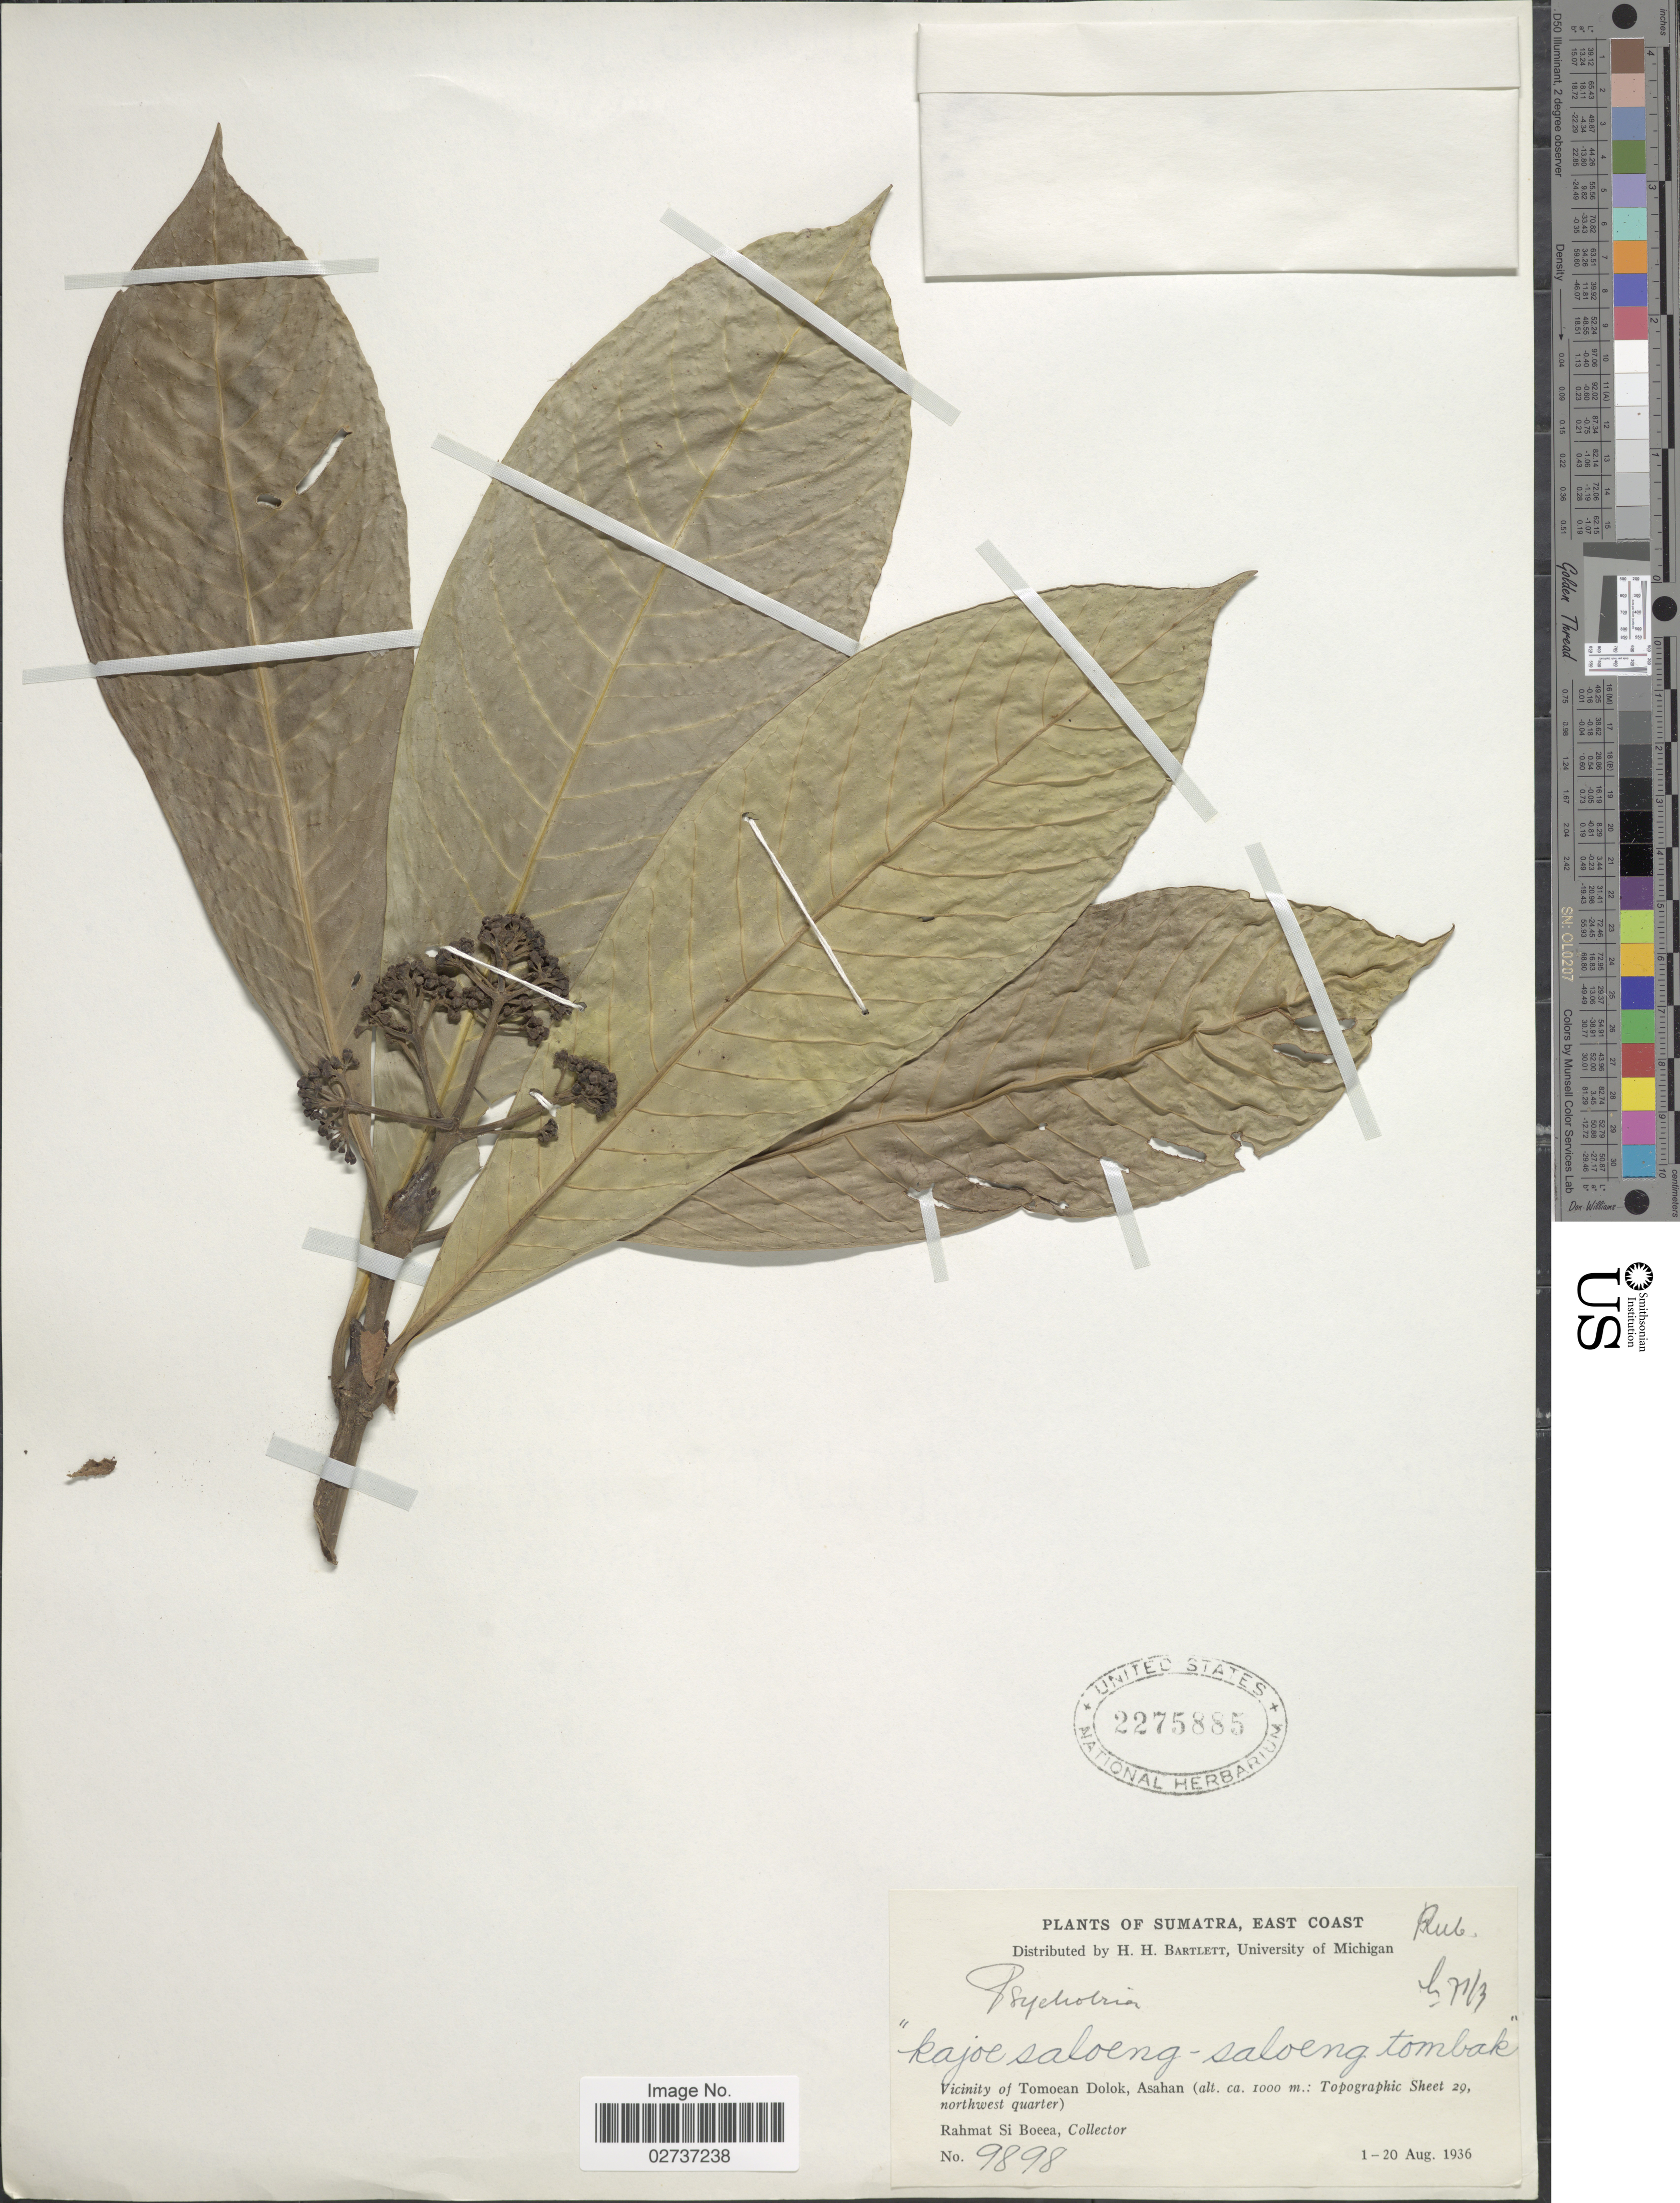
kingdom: Plantae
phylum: Tracheophyta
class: Magnoliopsida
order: Gentianales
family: Rubiaceae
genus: Psychotria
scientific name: Psychotria sp.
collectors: Rahmat Si Boeea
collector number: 9898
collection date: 1936-08-01/1936-08-20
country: Indonesia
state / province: Sumatra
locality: East Coast, Vicinity of Tomoean Dolok, Asahan (Topographic Sheet 29, northwest quarter)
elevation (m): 1000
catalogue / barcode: US 2275885